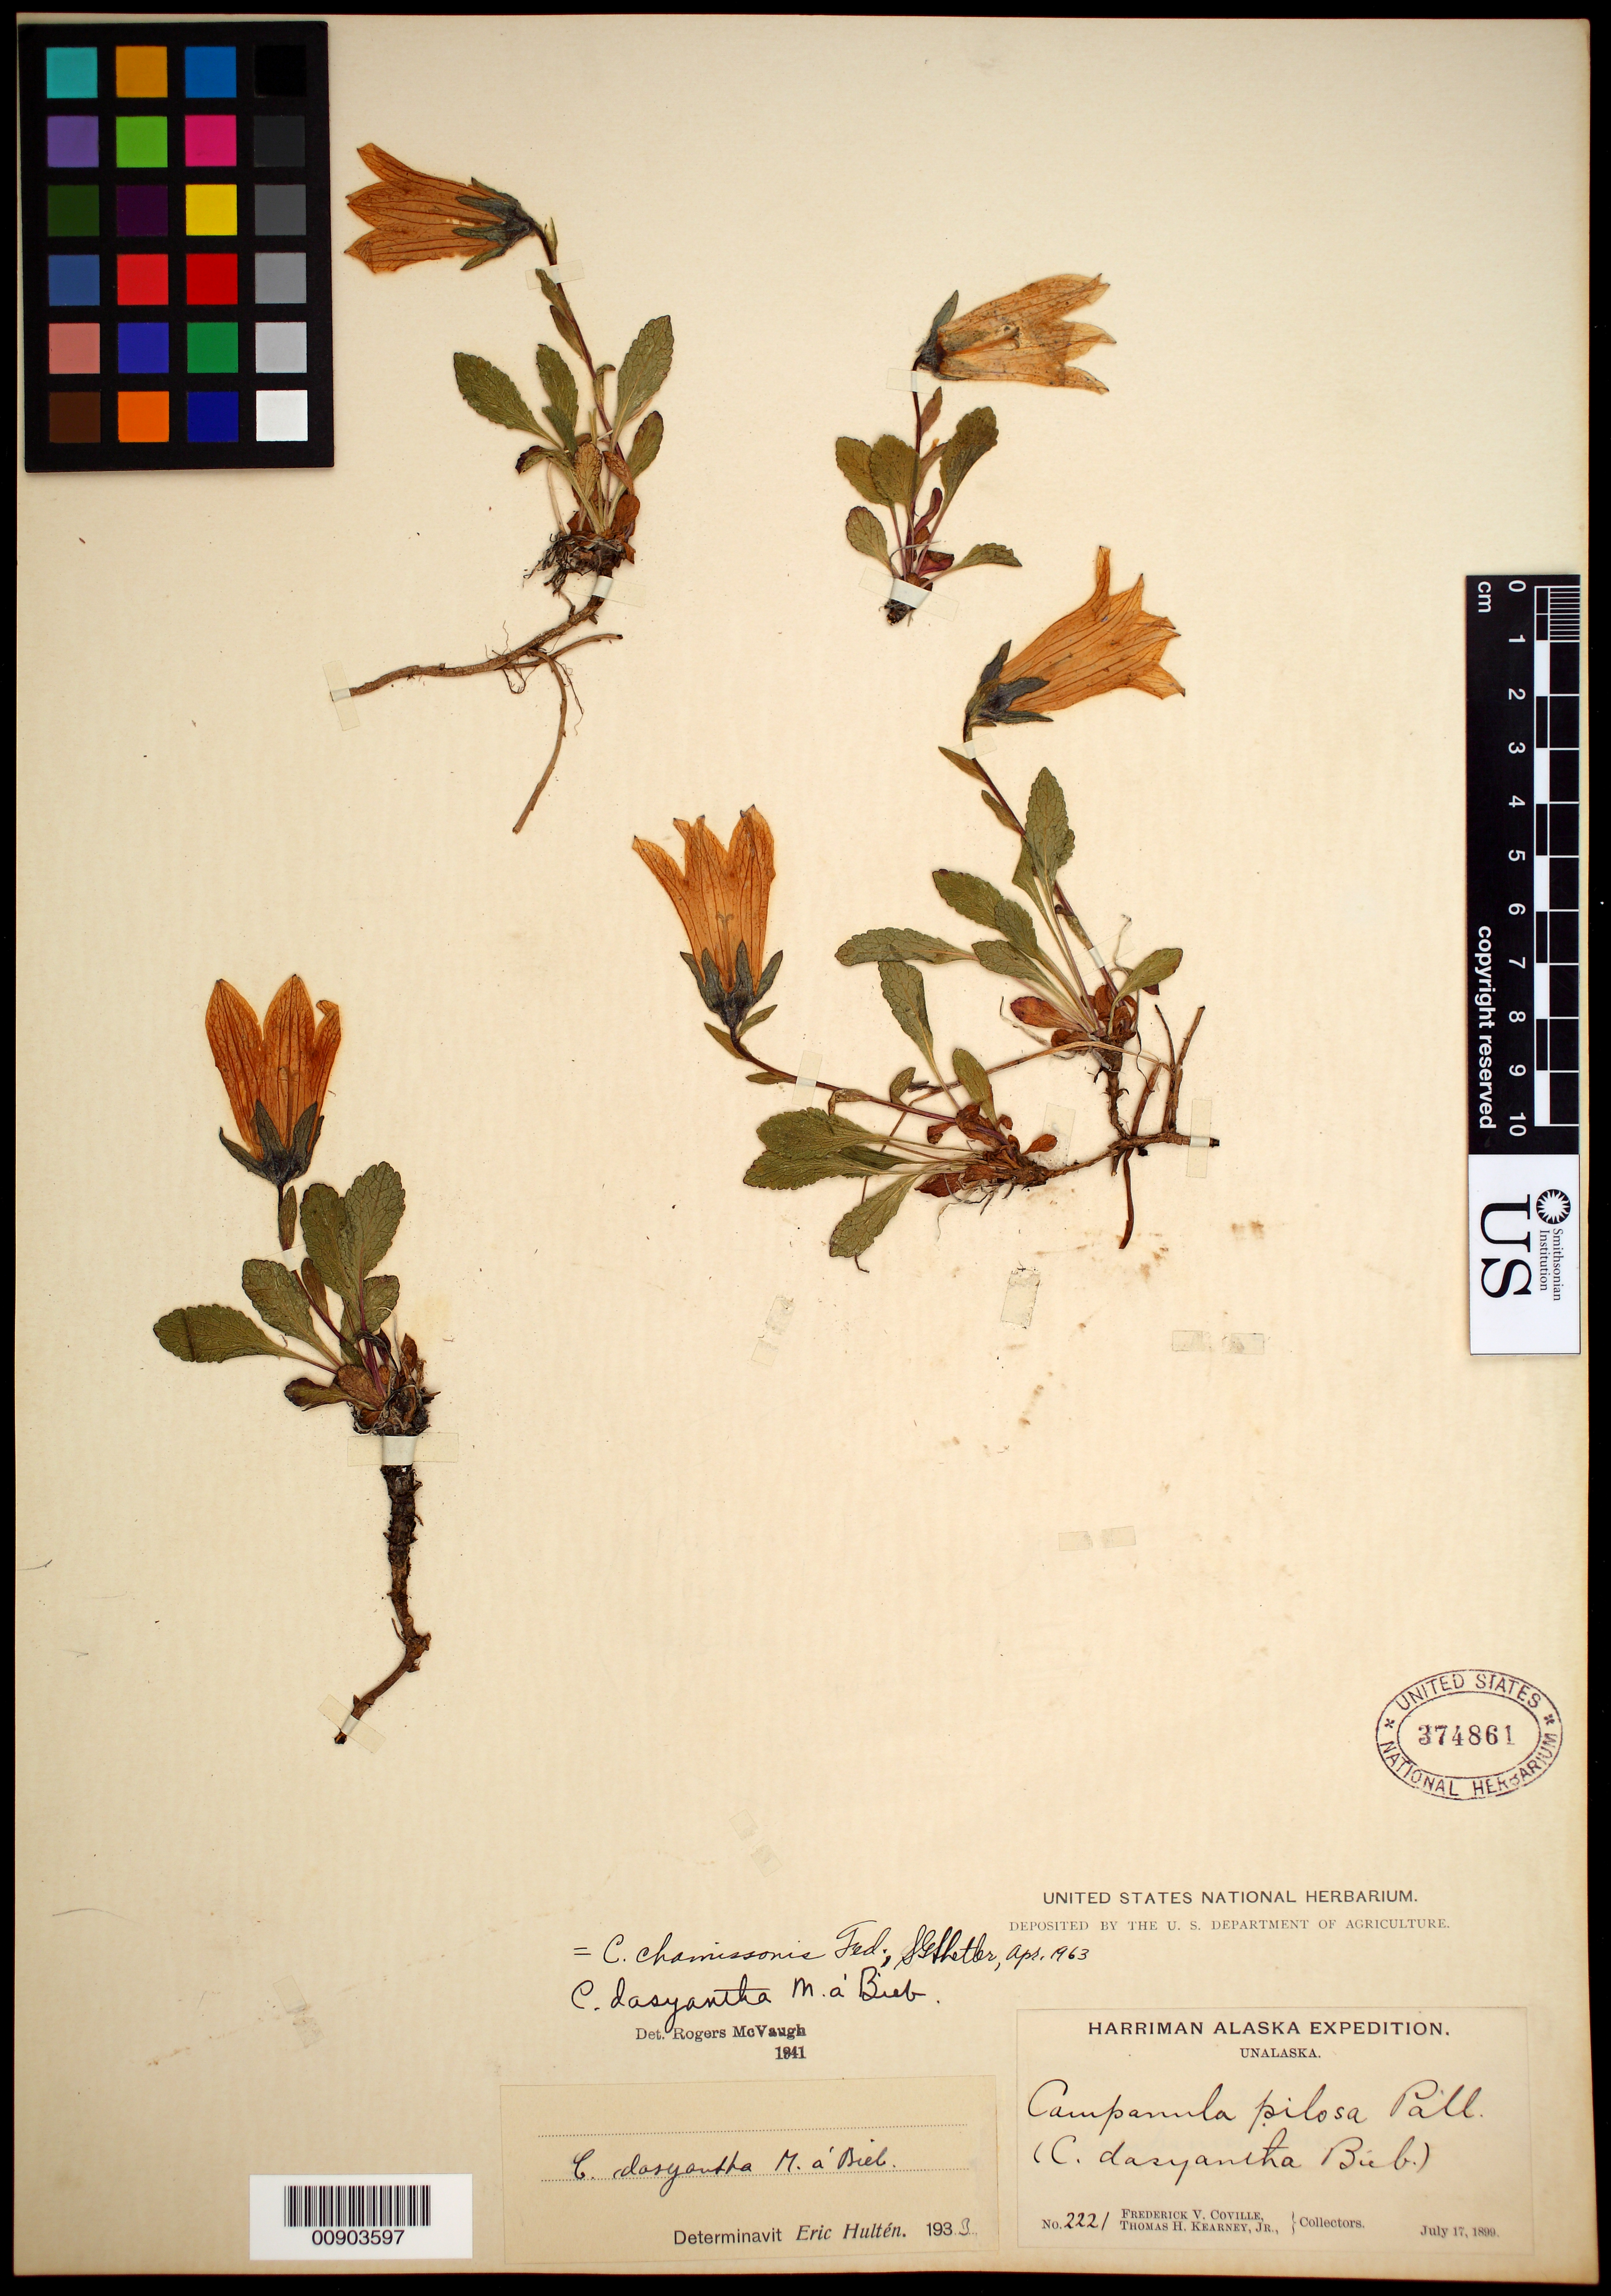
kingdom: Plantae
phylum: Tracheophyta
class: Magnoliopsida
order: Asterales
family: Campanulaceae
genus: Campanula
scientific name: Campanula chamissonis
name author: Fedorov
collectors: F. V. Coville & T. H. Kearney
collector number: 2221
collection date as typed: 17 Jul 1899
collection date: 1899-07-17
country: United States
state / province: Alaska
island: Aleutian Islands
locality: Unalaska.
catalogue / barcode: US 374861